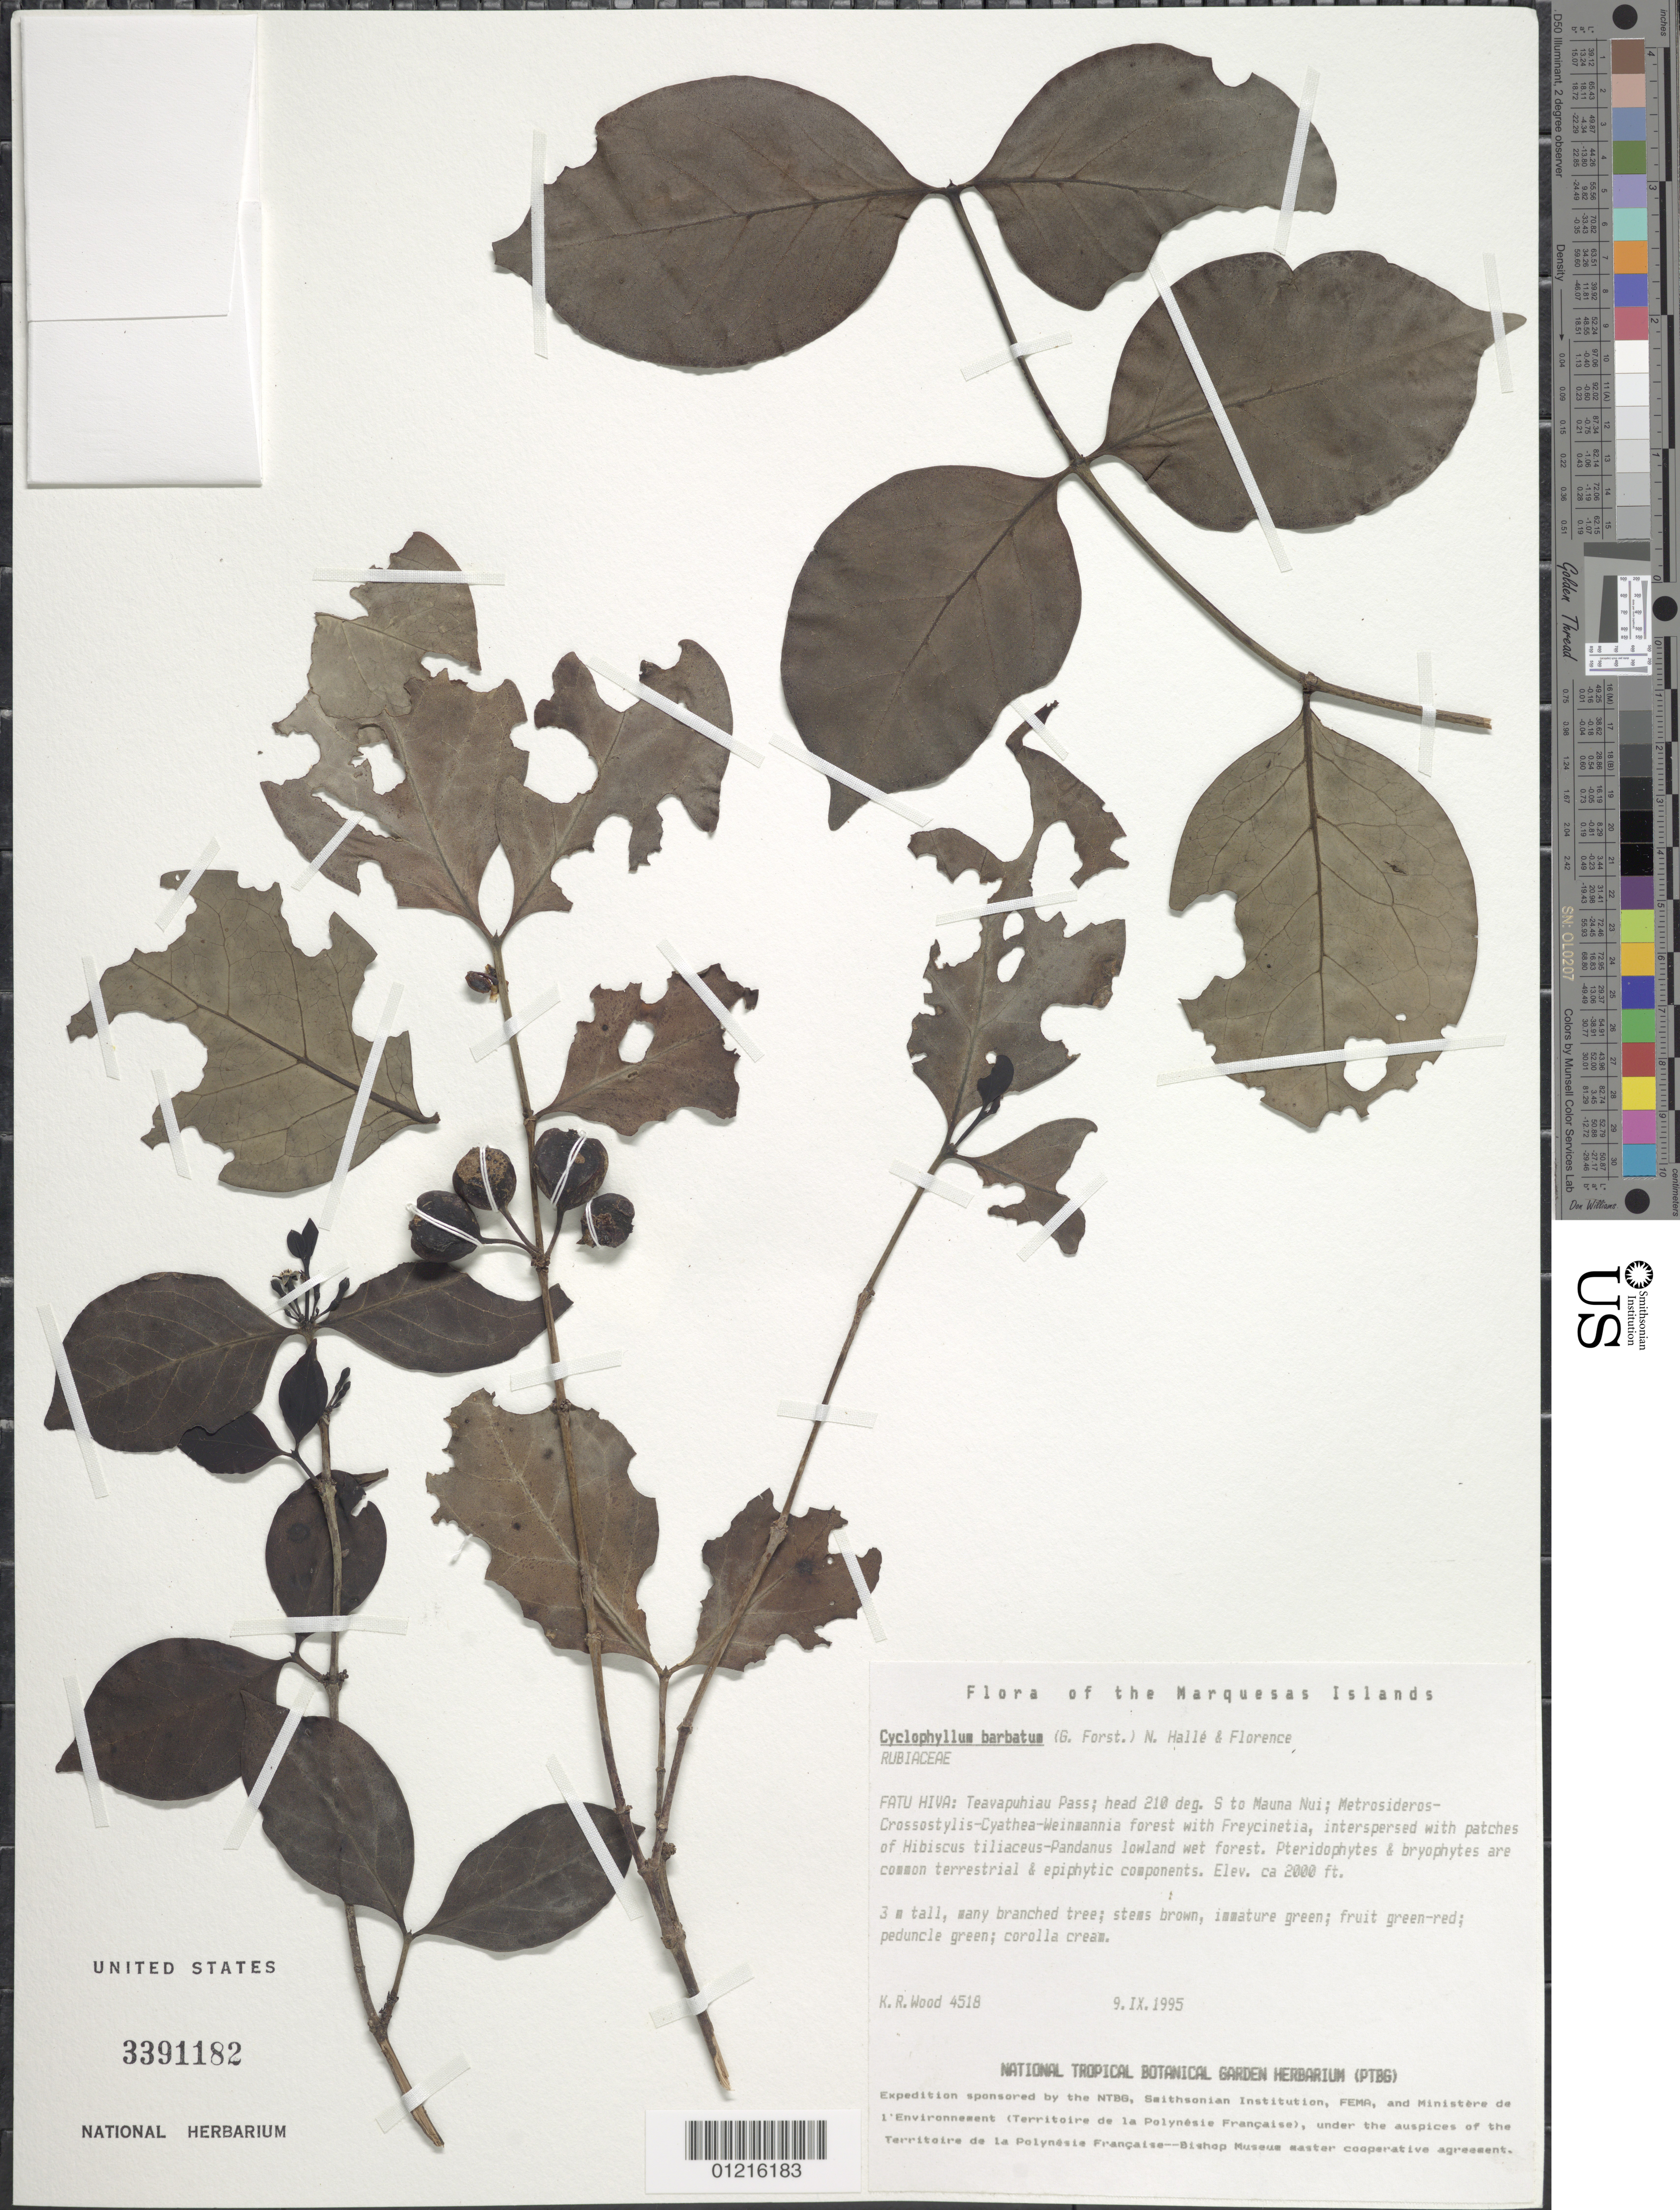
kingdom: Plantae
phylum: Tracheophyta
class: Magnoliopsida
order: Gentianales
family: Rubiaceae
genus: Cyclophyllum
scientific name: Cyclophyllum barbatum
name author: (G. Forst.) N. Hallé & J. Florence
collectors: K. R. Wood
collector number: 4518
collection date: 1995-09-09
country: French Polynesia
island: Fatu Hiva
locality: Teavapuhiau Pass, head 210 deg. S to Mauna Nui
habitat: Metrosideros - Crossostylis - Cyathea - Weinmannia w/ Freycinetia, interspersed w/ Hibiscus tiliaceus - Pandanus lowland wet forest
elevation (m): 610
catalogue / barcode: US 3391182